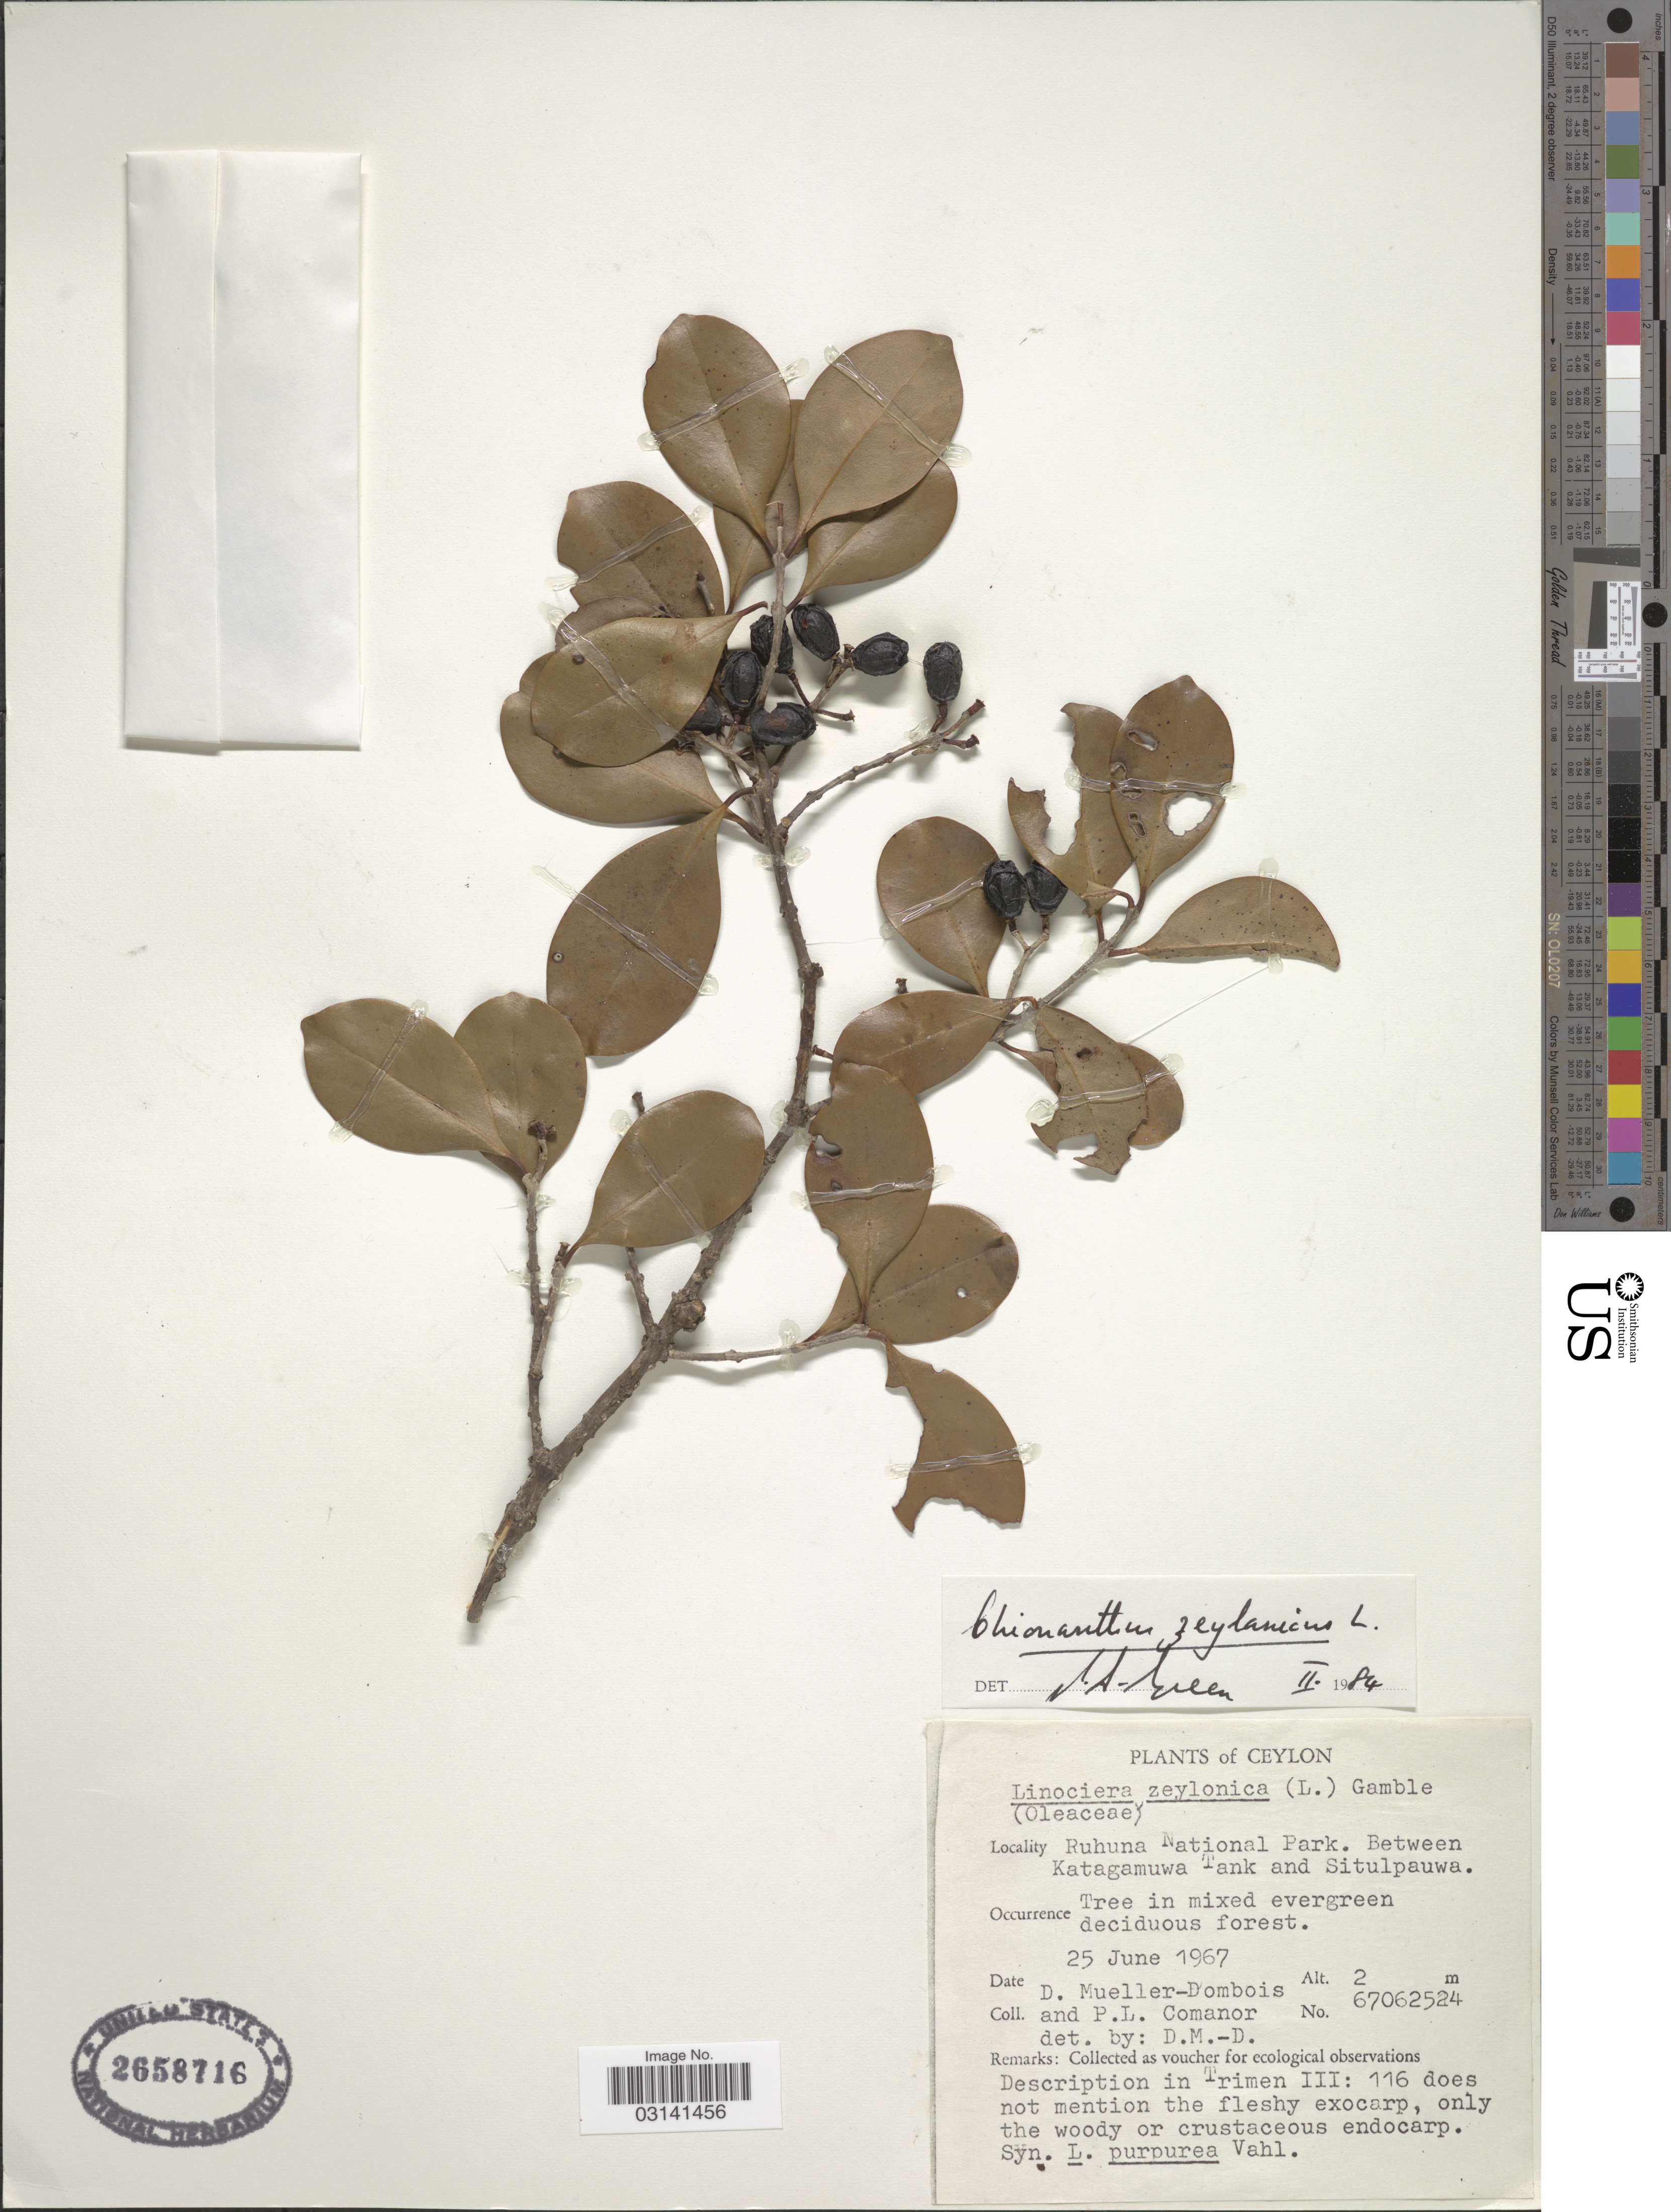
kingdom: Plantae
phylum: Tracheophyta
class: Magnoliopsida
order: Lamiales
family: Oleaceae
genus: Chionanthus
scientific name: Chionanthus zeylanicus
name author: L.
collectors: D. Mueller-Dombois & P. Comanor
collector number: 67062524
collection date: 1967-06-25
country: Sri Lanka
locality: Ceylon. Ruhunu National Park. Between Katagamuwa Tank and Situlpauwa.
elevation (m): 2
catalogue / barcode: US 2658716